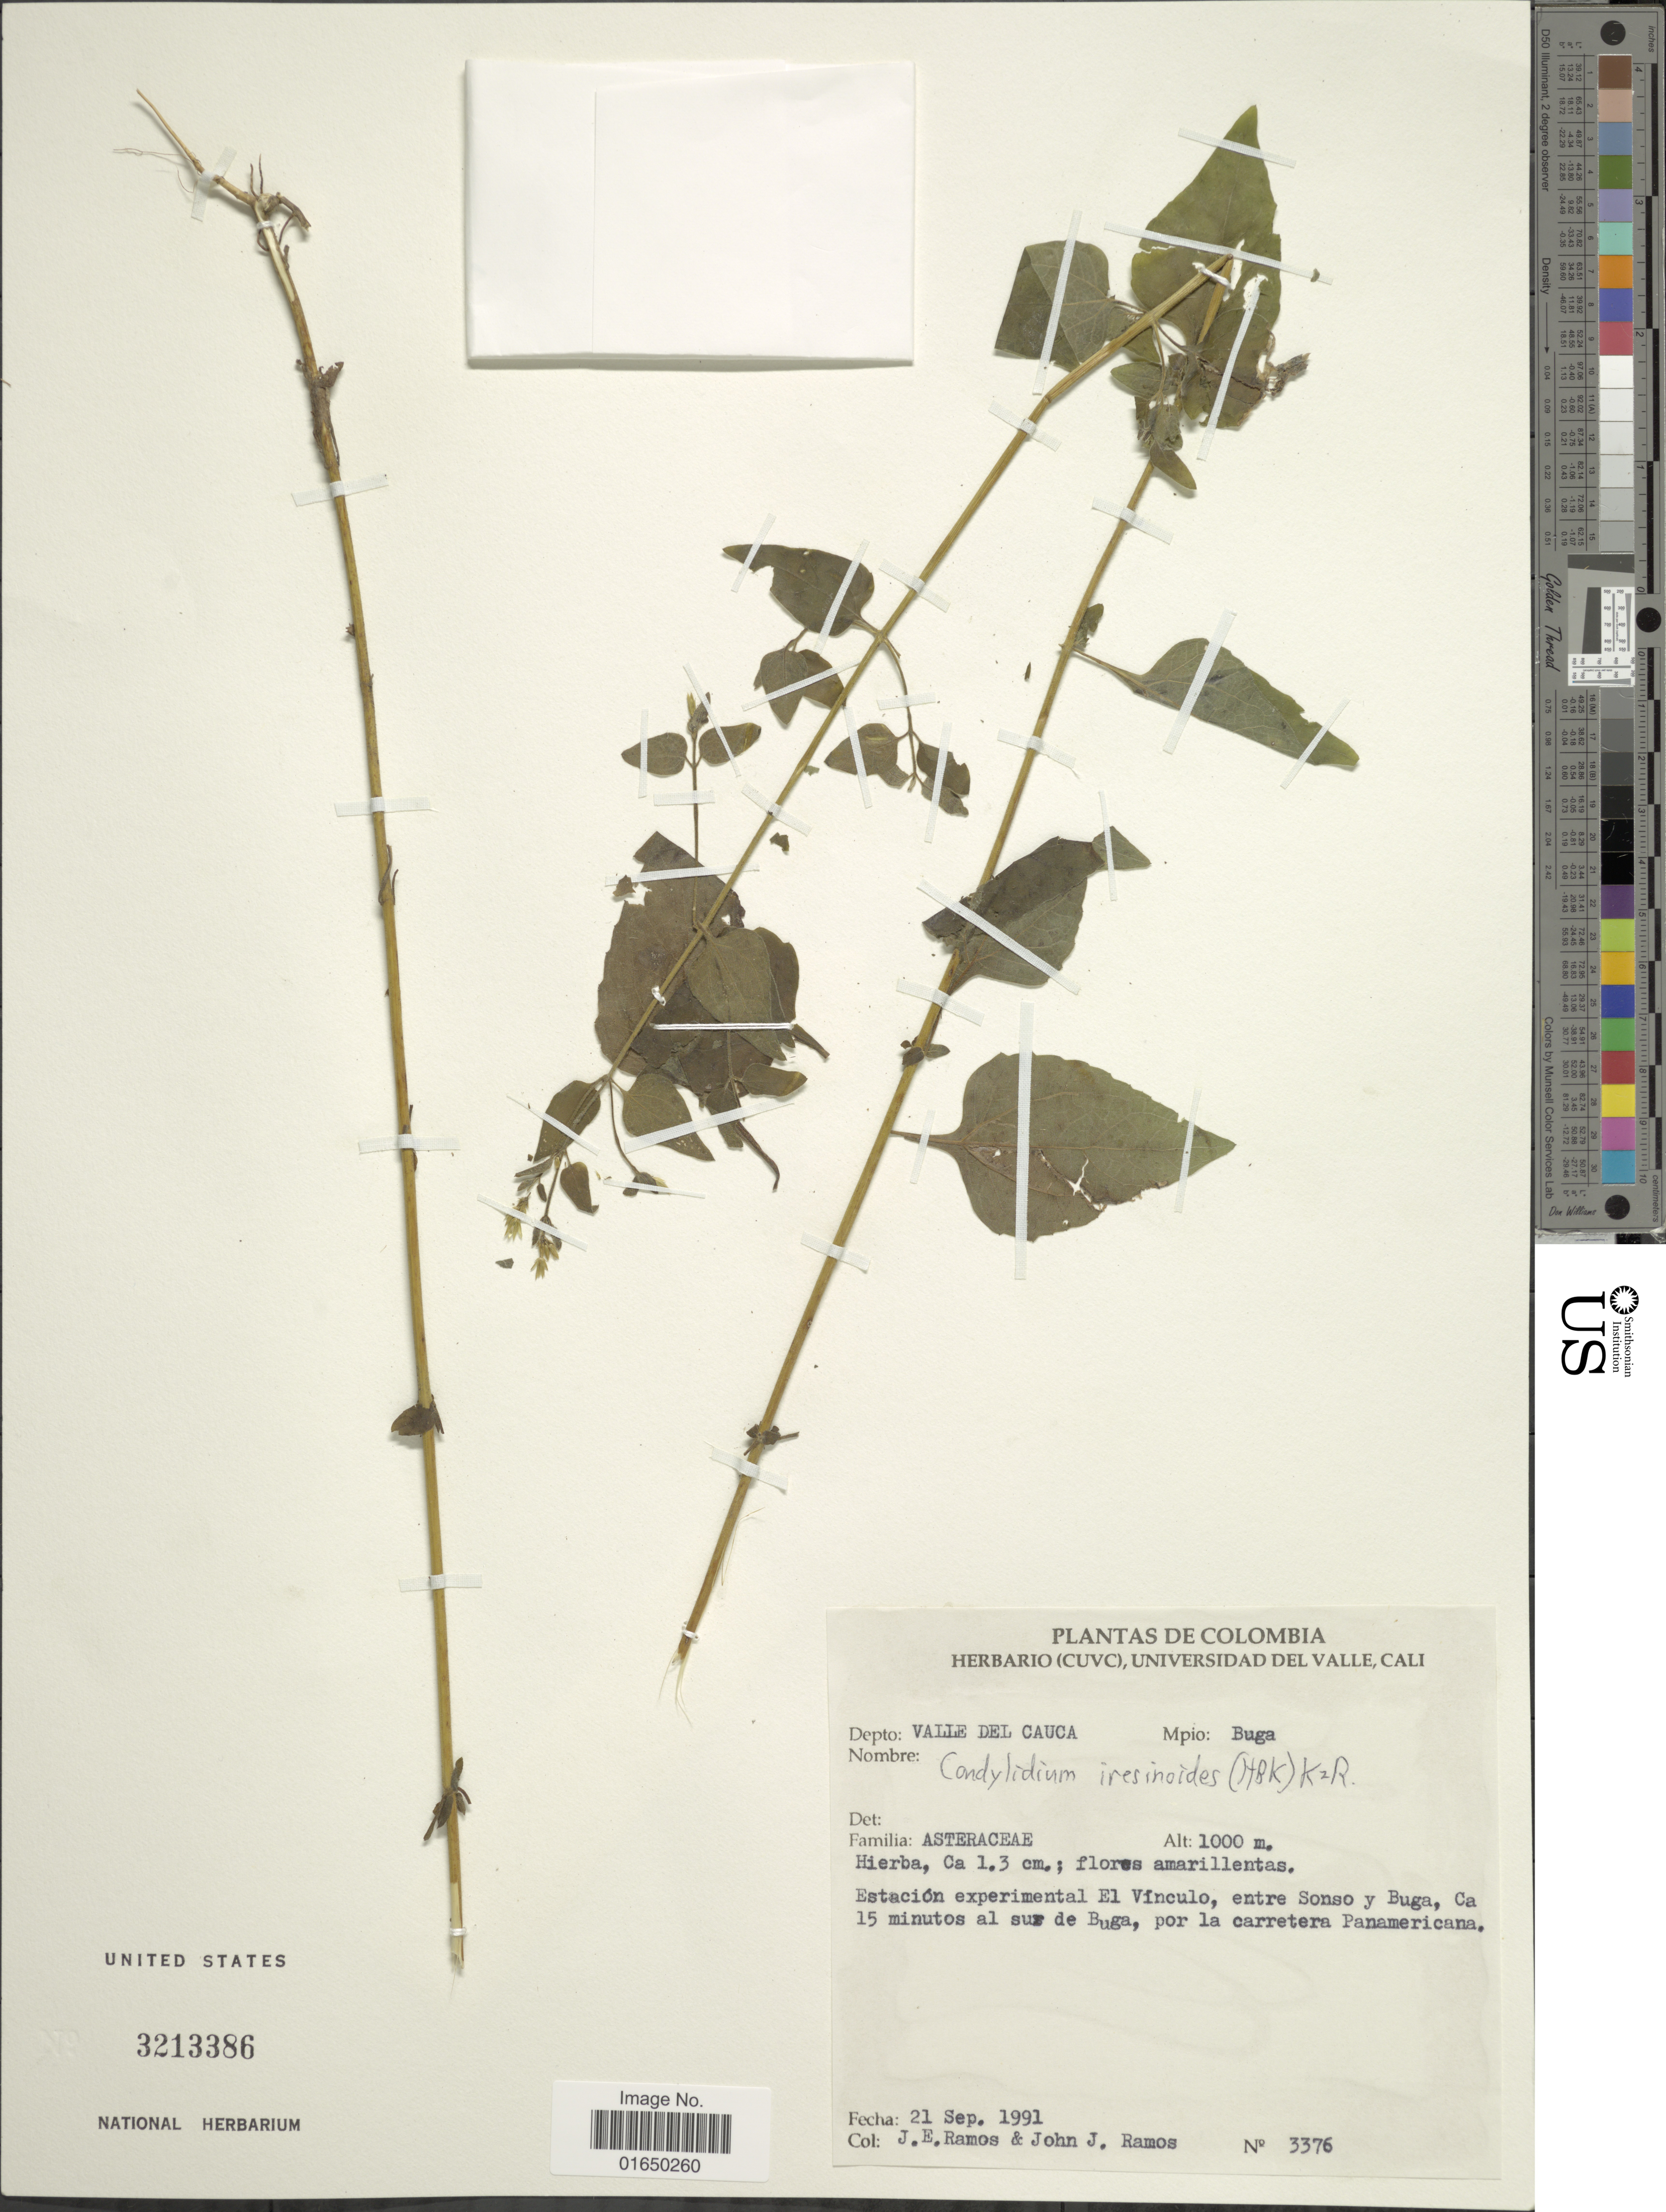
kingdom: Plantae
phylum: Tracheophyta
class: Magnoliopsida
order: Asterales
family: Asteraceae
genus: Condylidium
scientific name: Condylidium iresinoides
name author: (Kunth) R.M. King & H. Rob.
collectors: J. E. Ramos & J. J. Ramos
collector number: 3376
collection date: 1991-09-21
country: Colombia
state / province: Valle del Cauca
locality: Depto: Valle del Cauca, Mpio: Buga. Estación experimental El Vinculo, entre Sonso y Buga, Ca 15 minutos al sur de Buga, por la carretera Panamericana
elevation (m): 1000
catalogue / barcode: US 3213386